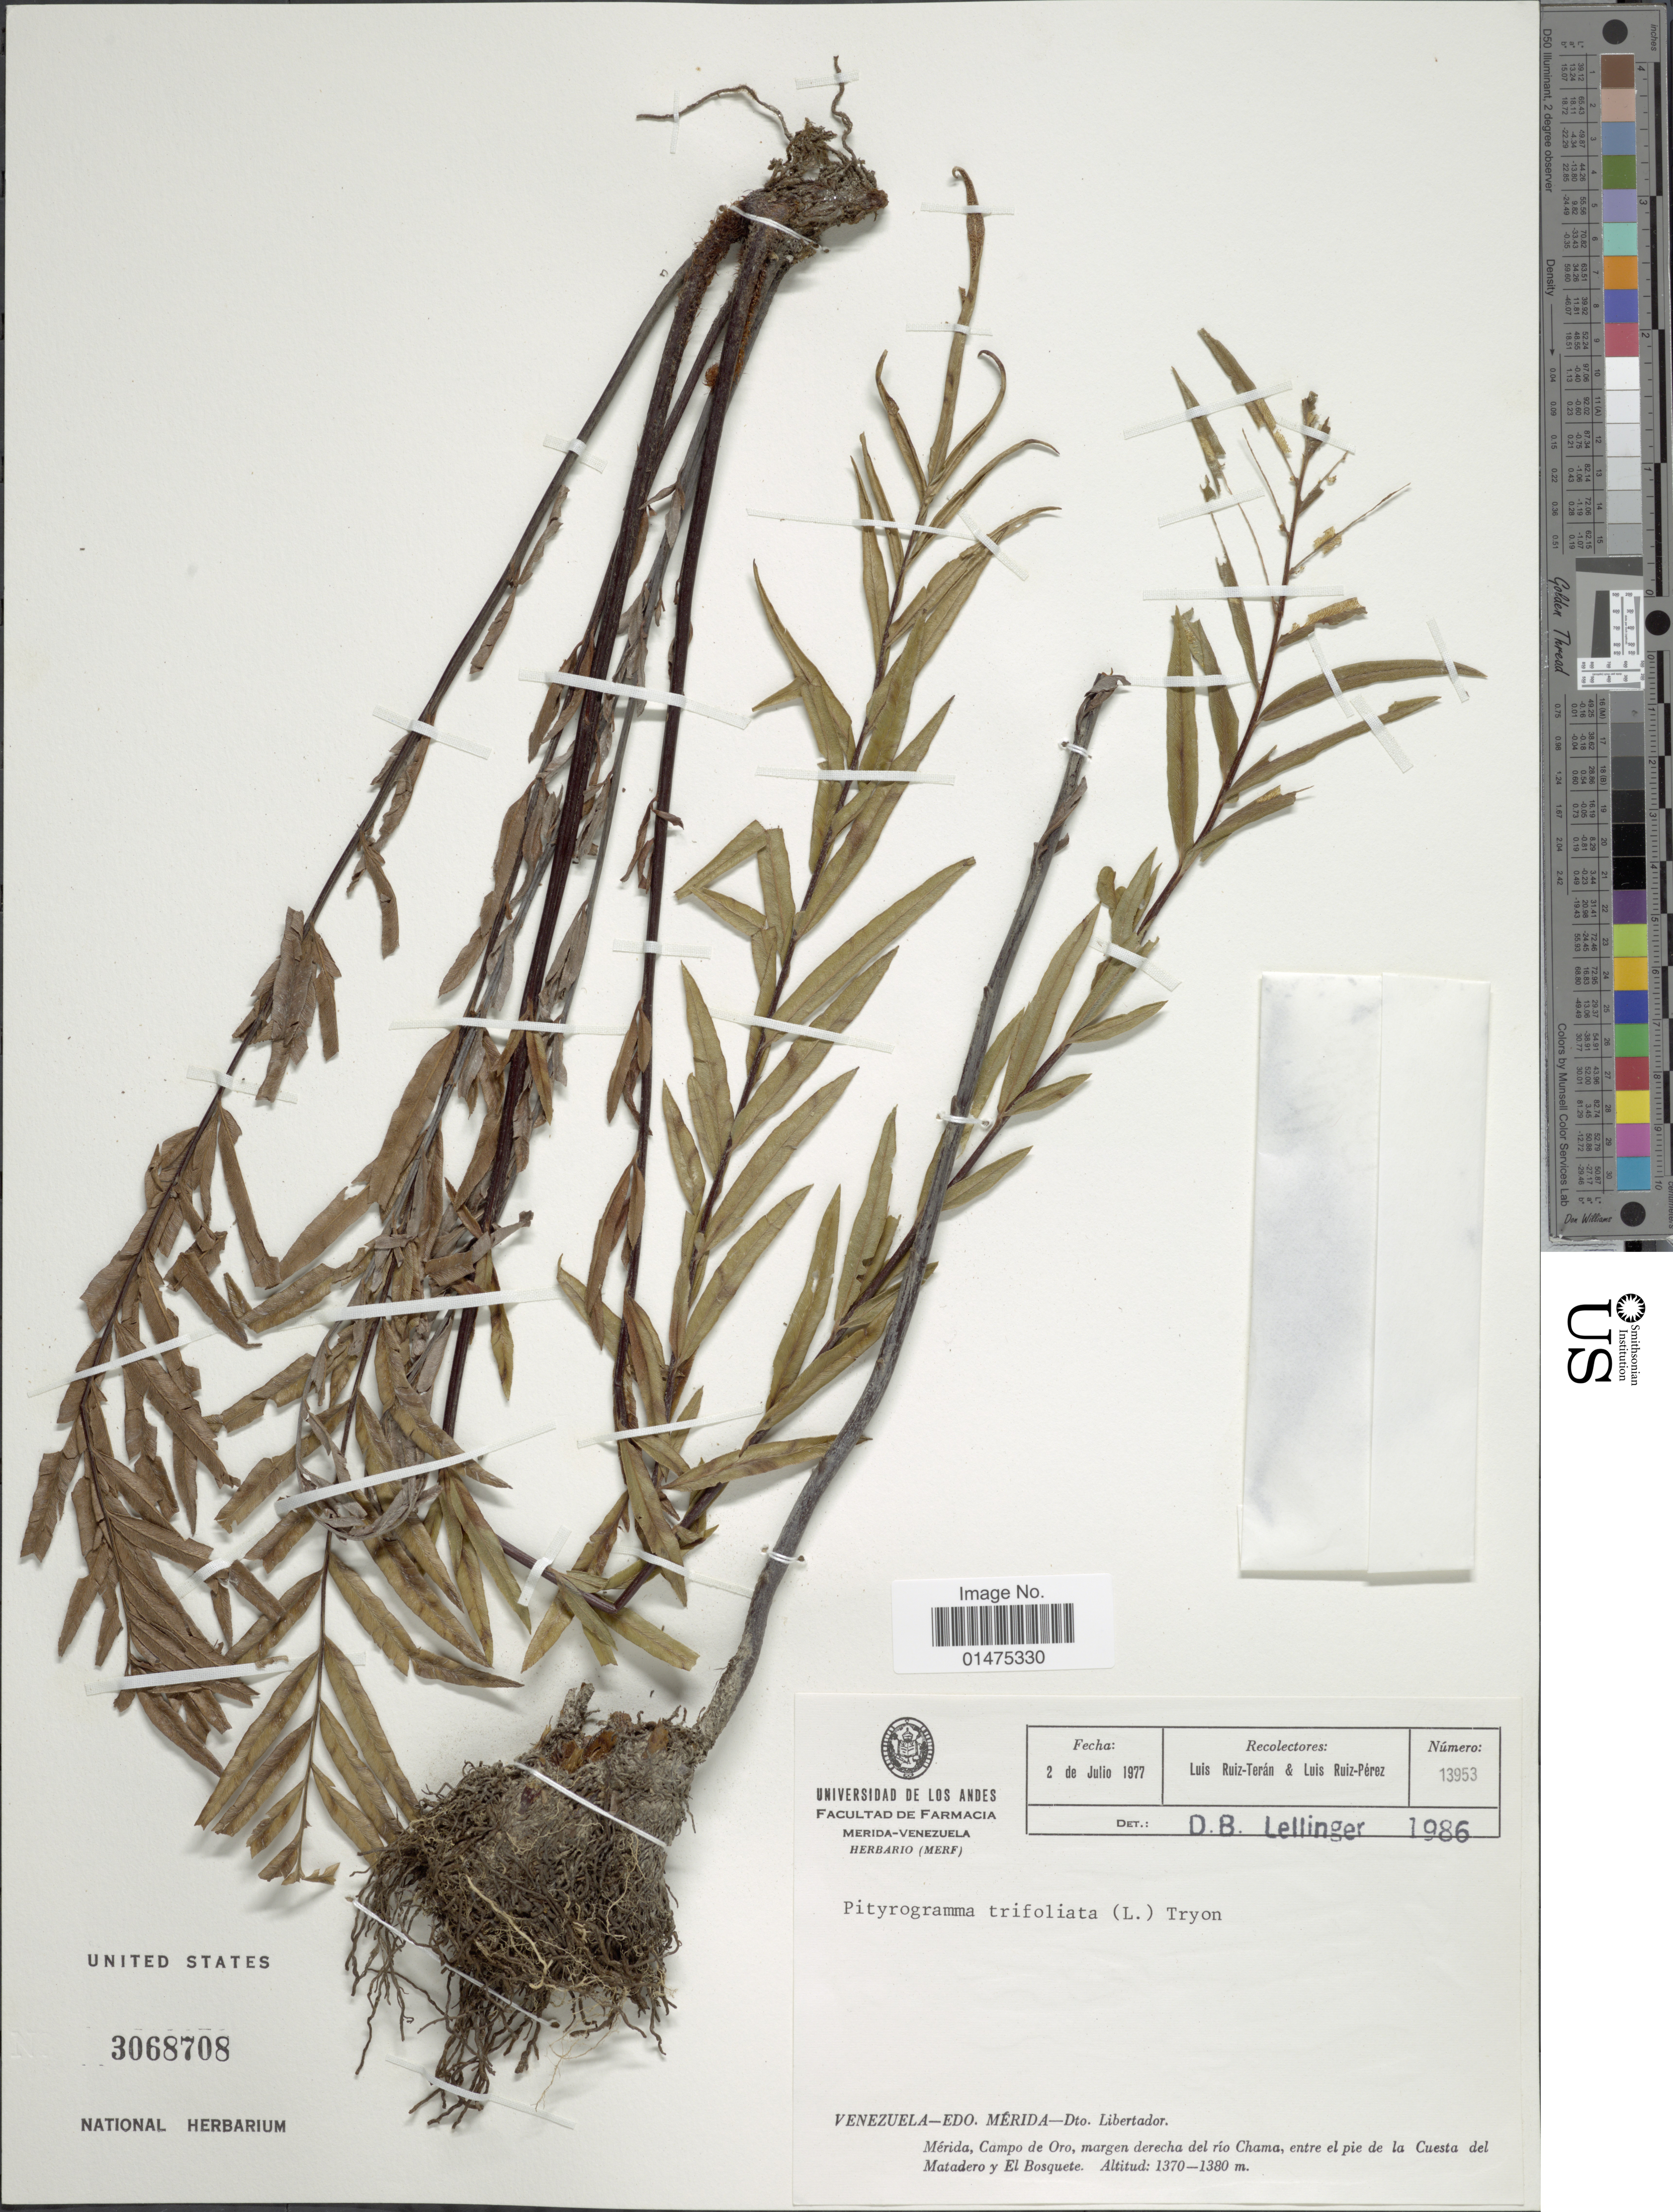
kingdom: Plantae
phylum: Tracheophyta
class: Polypodiopsida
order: Polypodiales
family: Pteridaceae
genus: Pityrogramma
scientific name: Pityrogramma trifoliata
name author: (L.) R.M. Tryon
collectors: L. E. Ruíz-Terán & L. Ruiz-Perez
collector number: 13953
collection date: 1977-07-02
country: Venezuela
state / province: Mérida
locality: Dto. Libertador, Campo de Oro, margem derecha del rio Chama, entre el pie de la Cuesta del Matadero y El Bosquete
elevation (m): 1370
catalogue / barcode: US 3068708